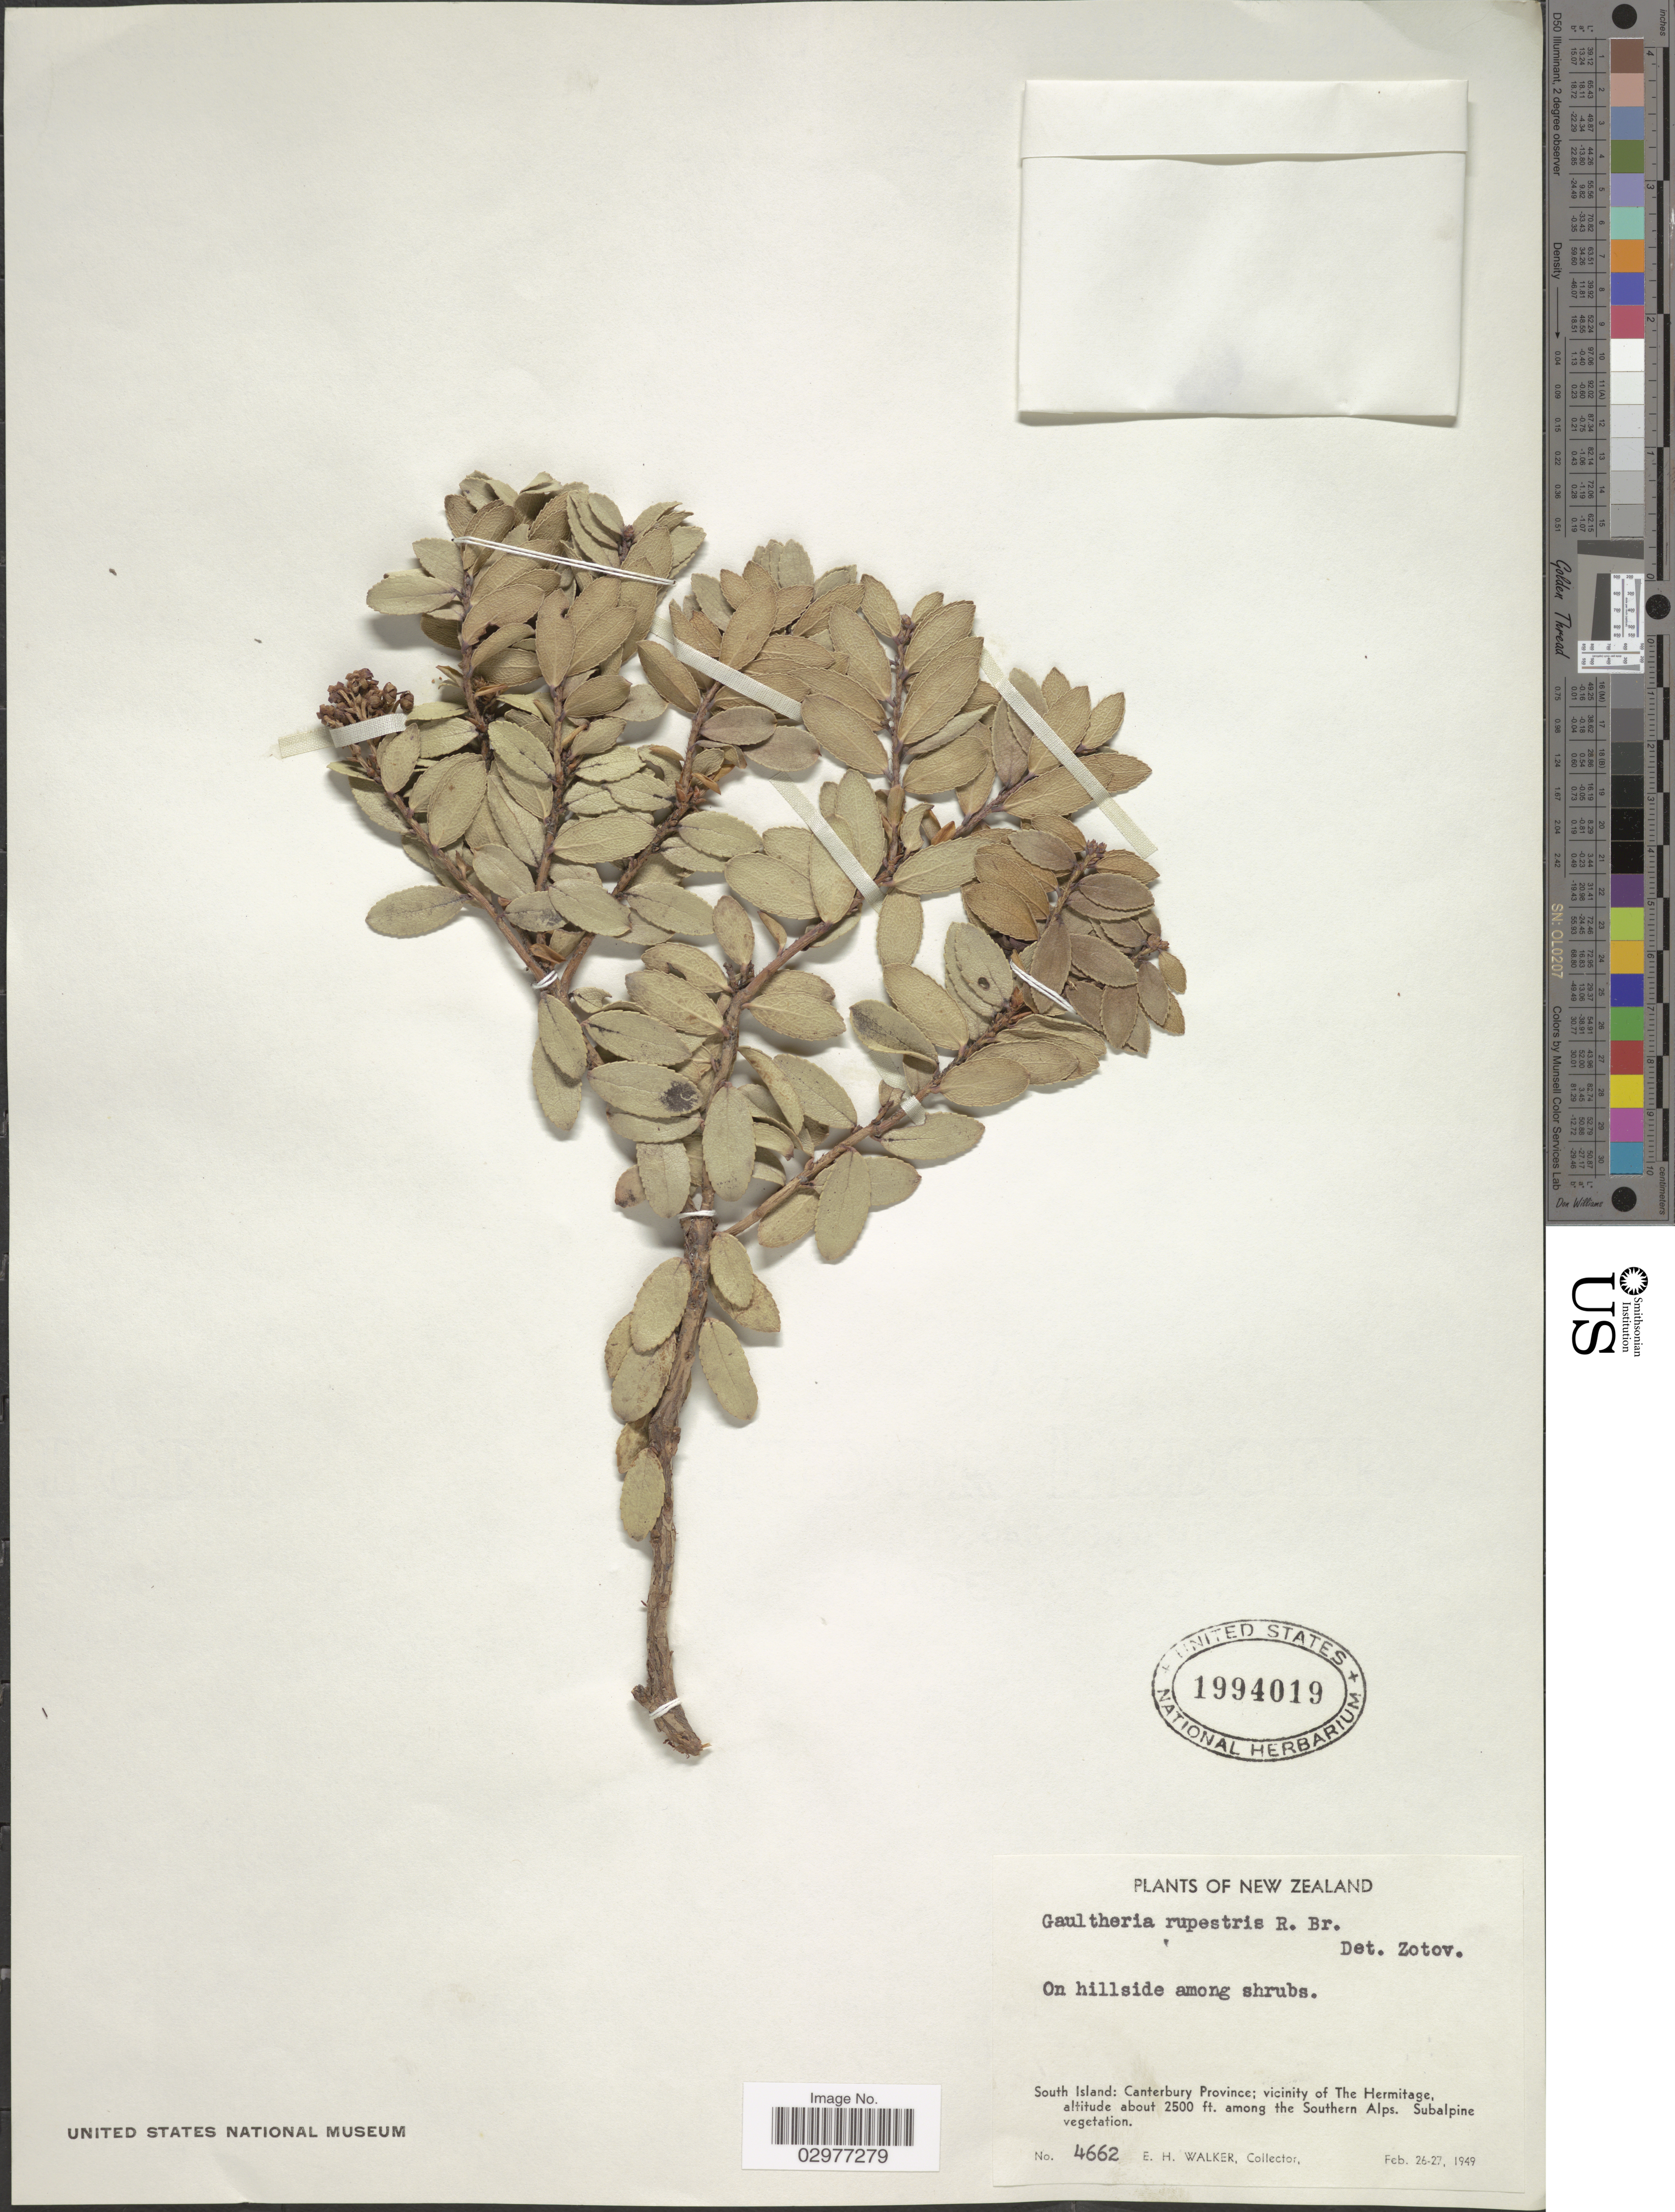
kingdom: Plantae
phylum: Tracheophyta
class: Magnoliopsida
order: Ericales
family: Ericaceae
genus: Gaultheria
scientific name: Gaultheria rupestris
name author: (L. f.) R. Br.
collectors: E. H. Walker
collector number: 4662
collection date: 1949-02-26/1949-02-27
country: New Zealand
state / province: Canterbury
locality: South Island; vicinity of The Hermitage, among the Southern Alps. Subalpine vegetation.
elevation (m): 762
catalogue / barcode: US 1994019